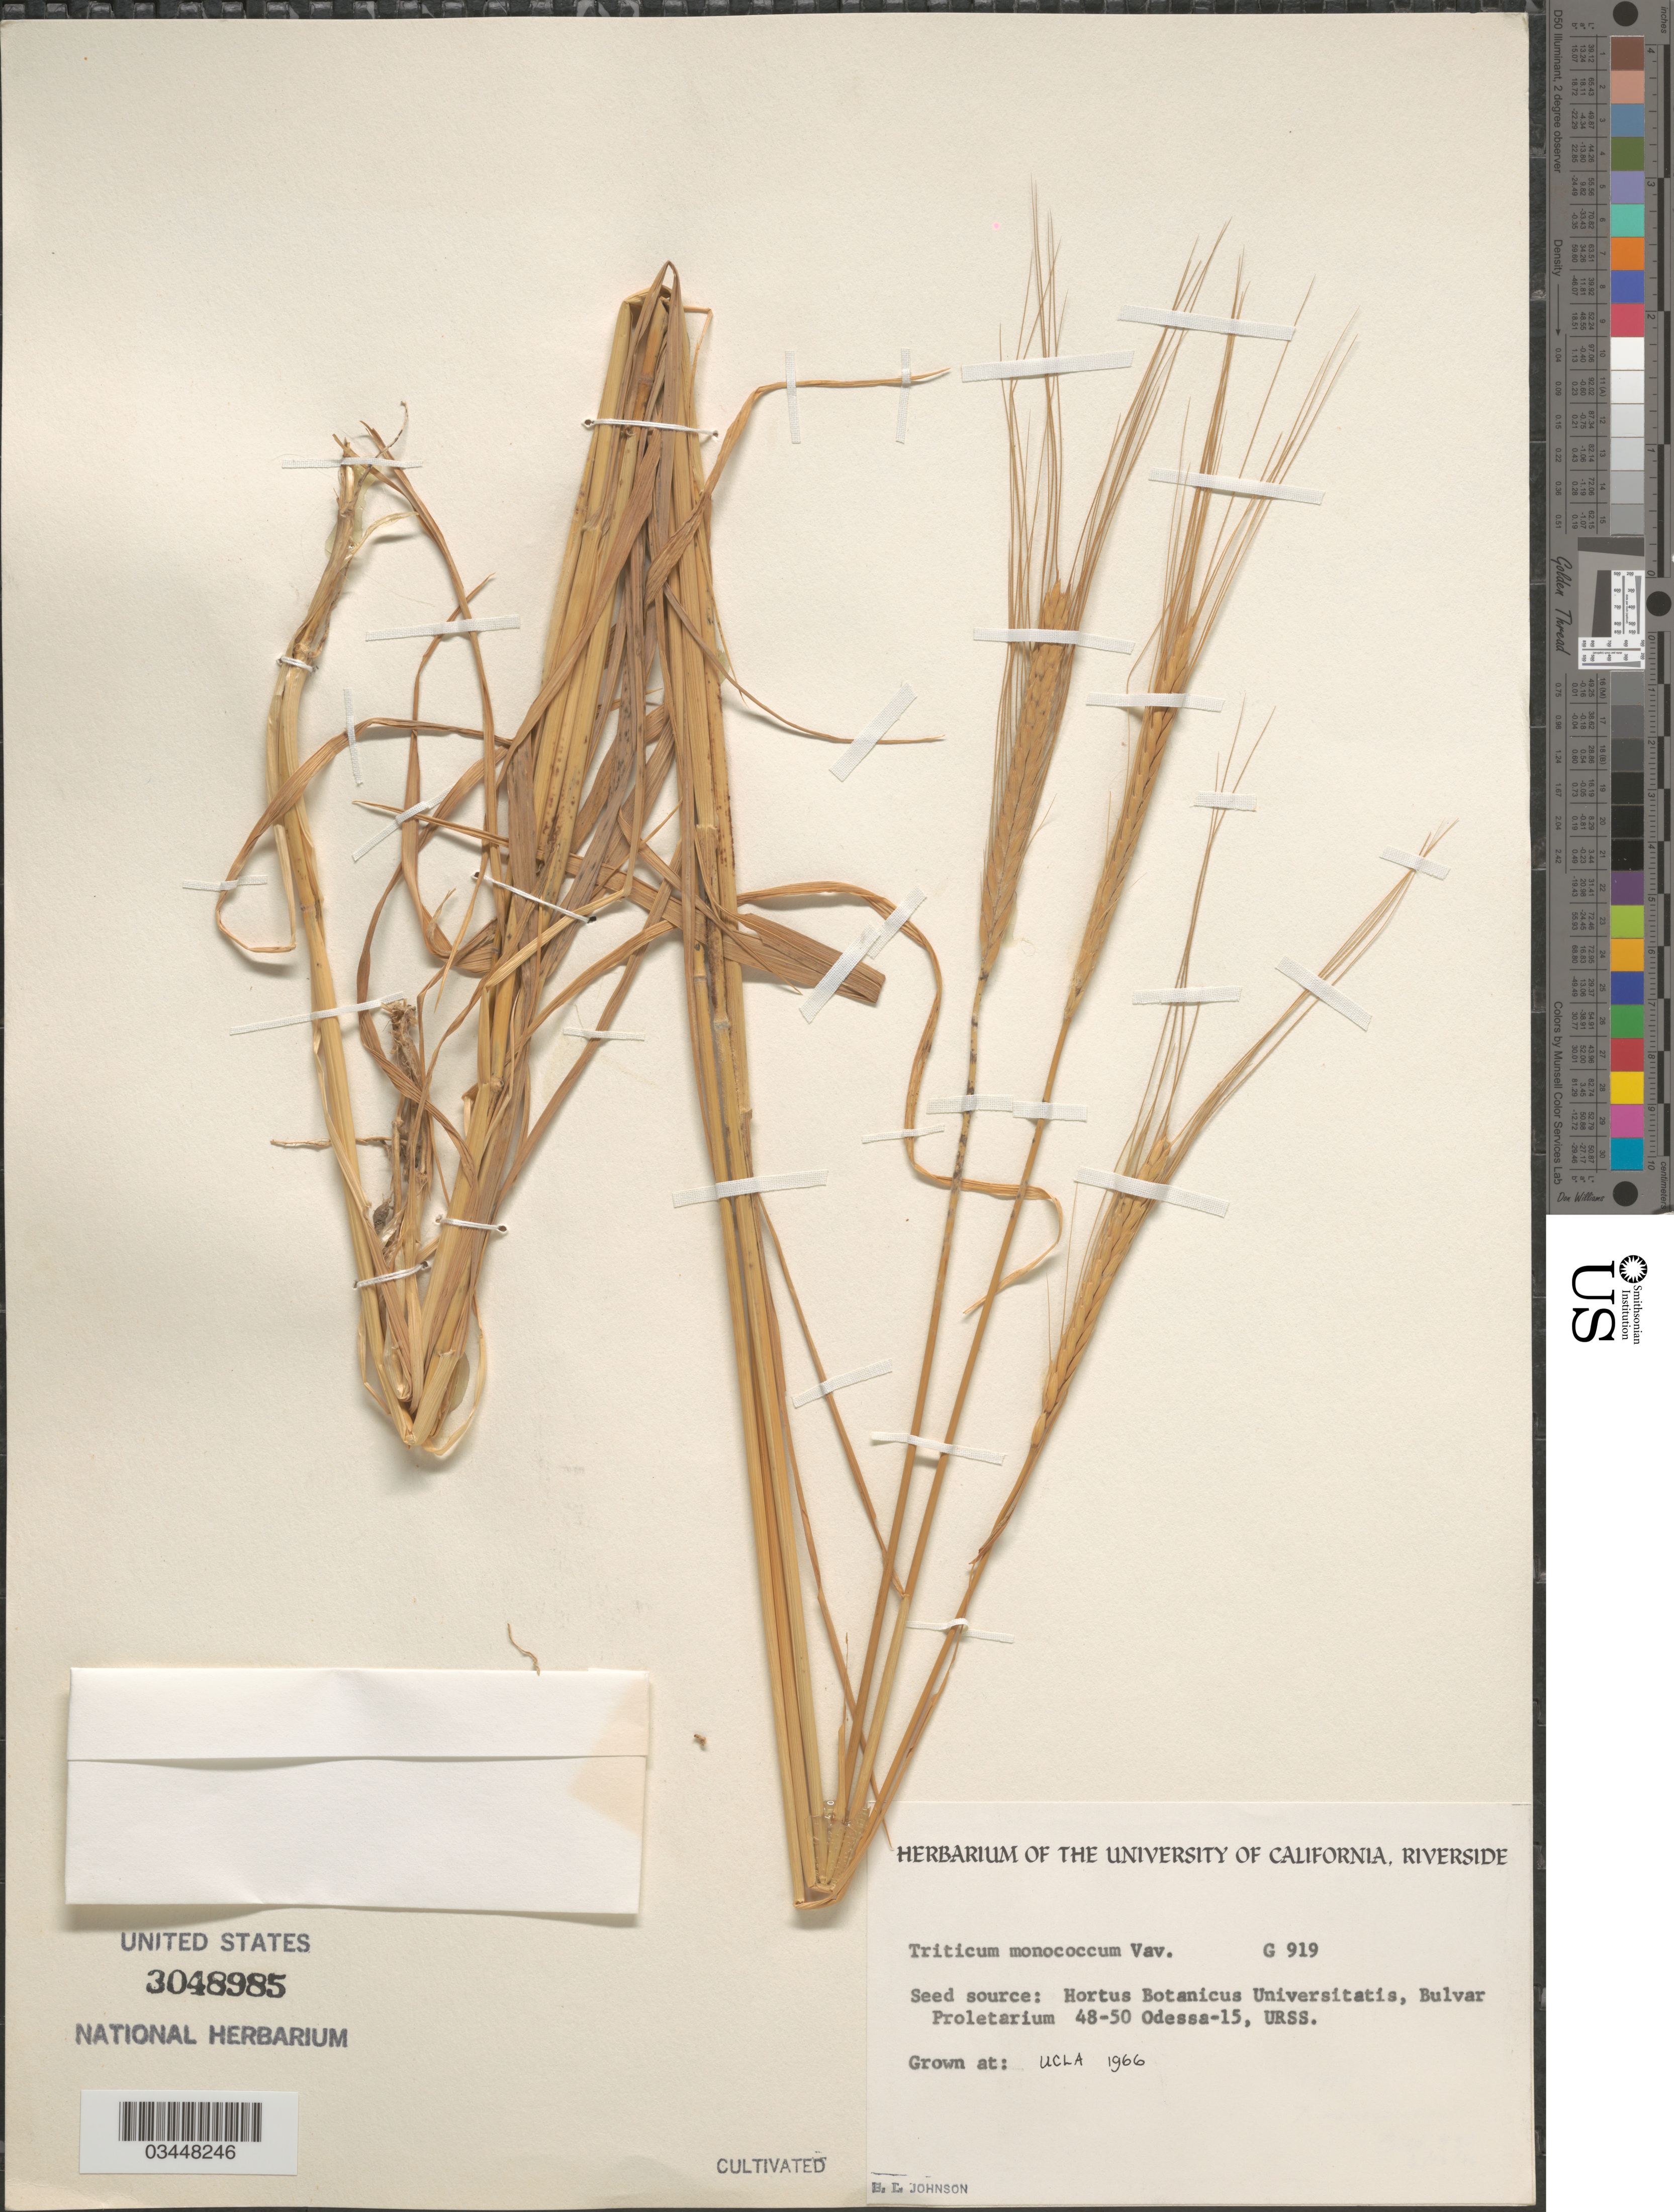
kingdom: Plantae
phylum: Tracheophyta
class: Liliopsida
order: Poales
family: Poaceae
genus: Triticum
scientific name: Triticum monococcum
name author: L.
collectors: B. Johnson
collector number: G919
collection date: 1966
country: United States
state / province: California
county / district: Los Angeles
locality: UCLA.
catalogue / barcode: US 3048985